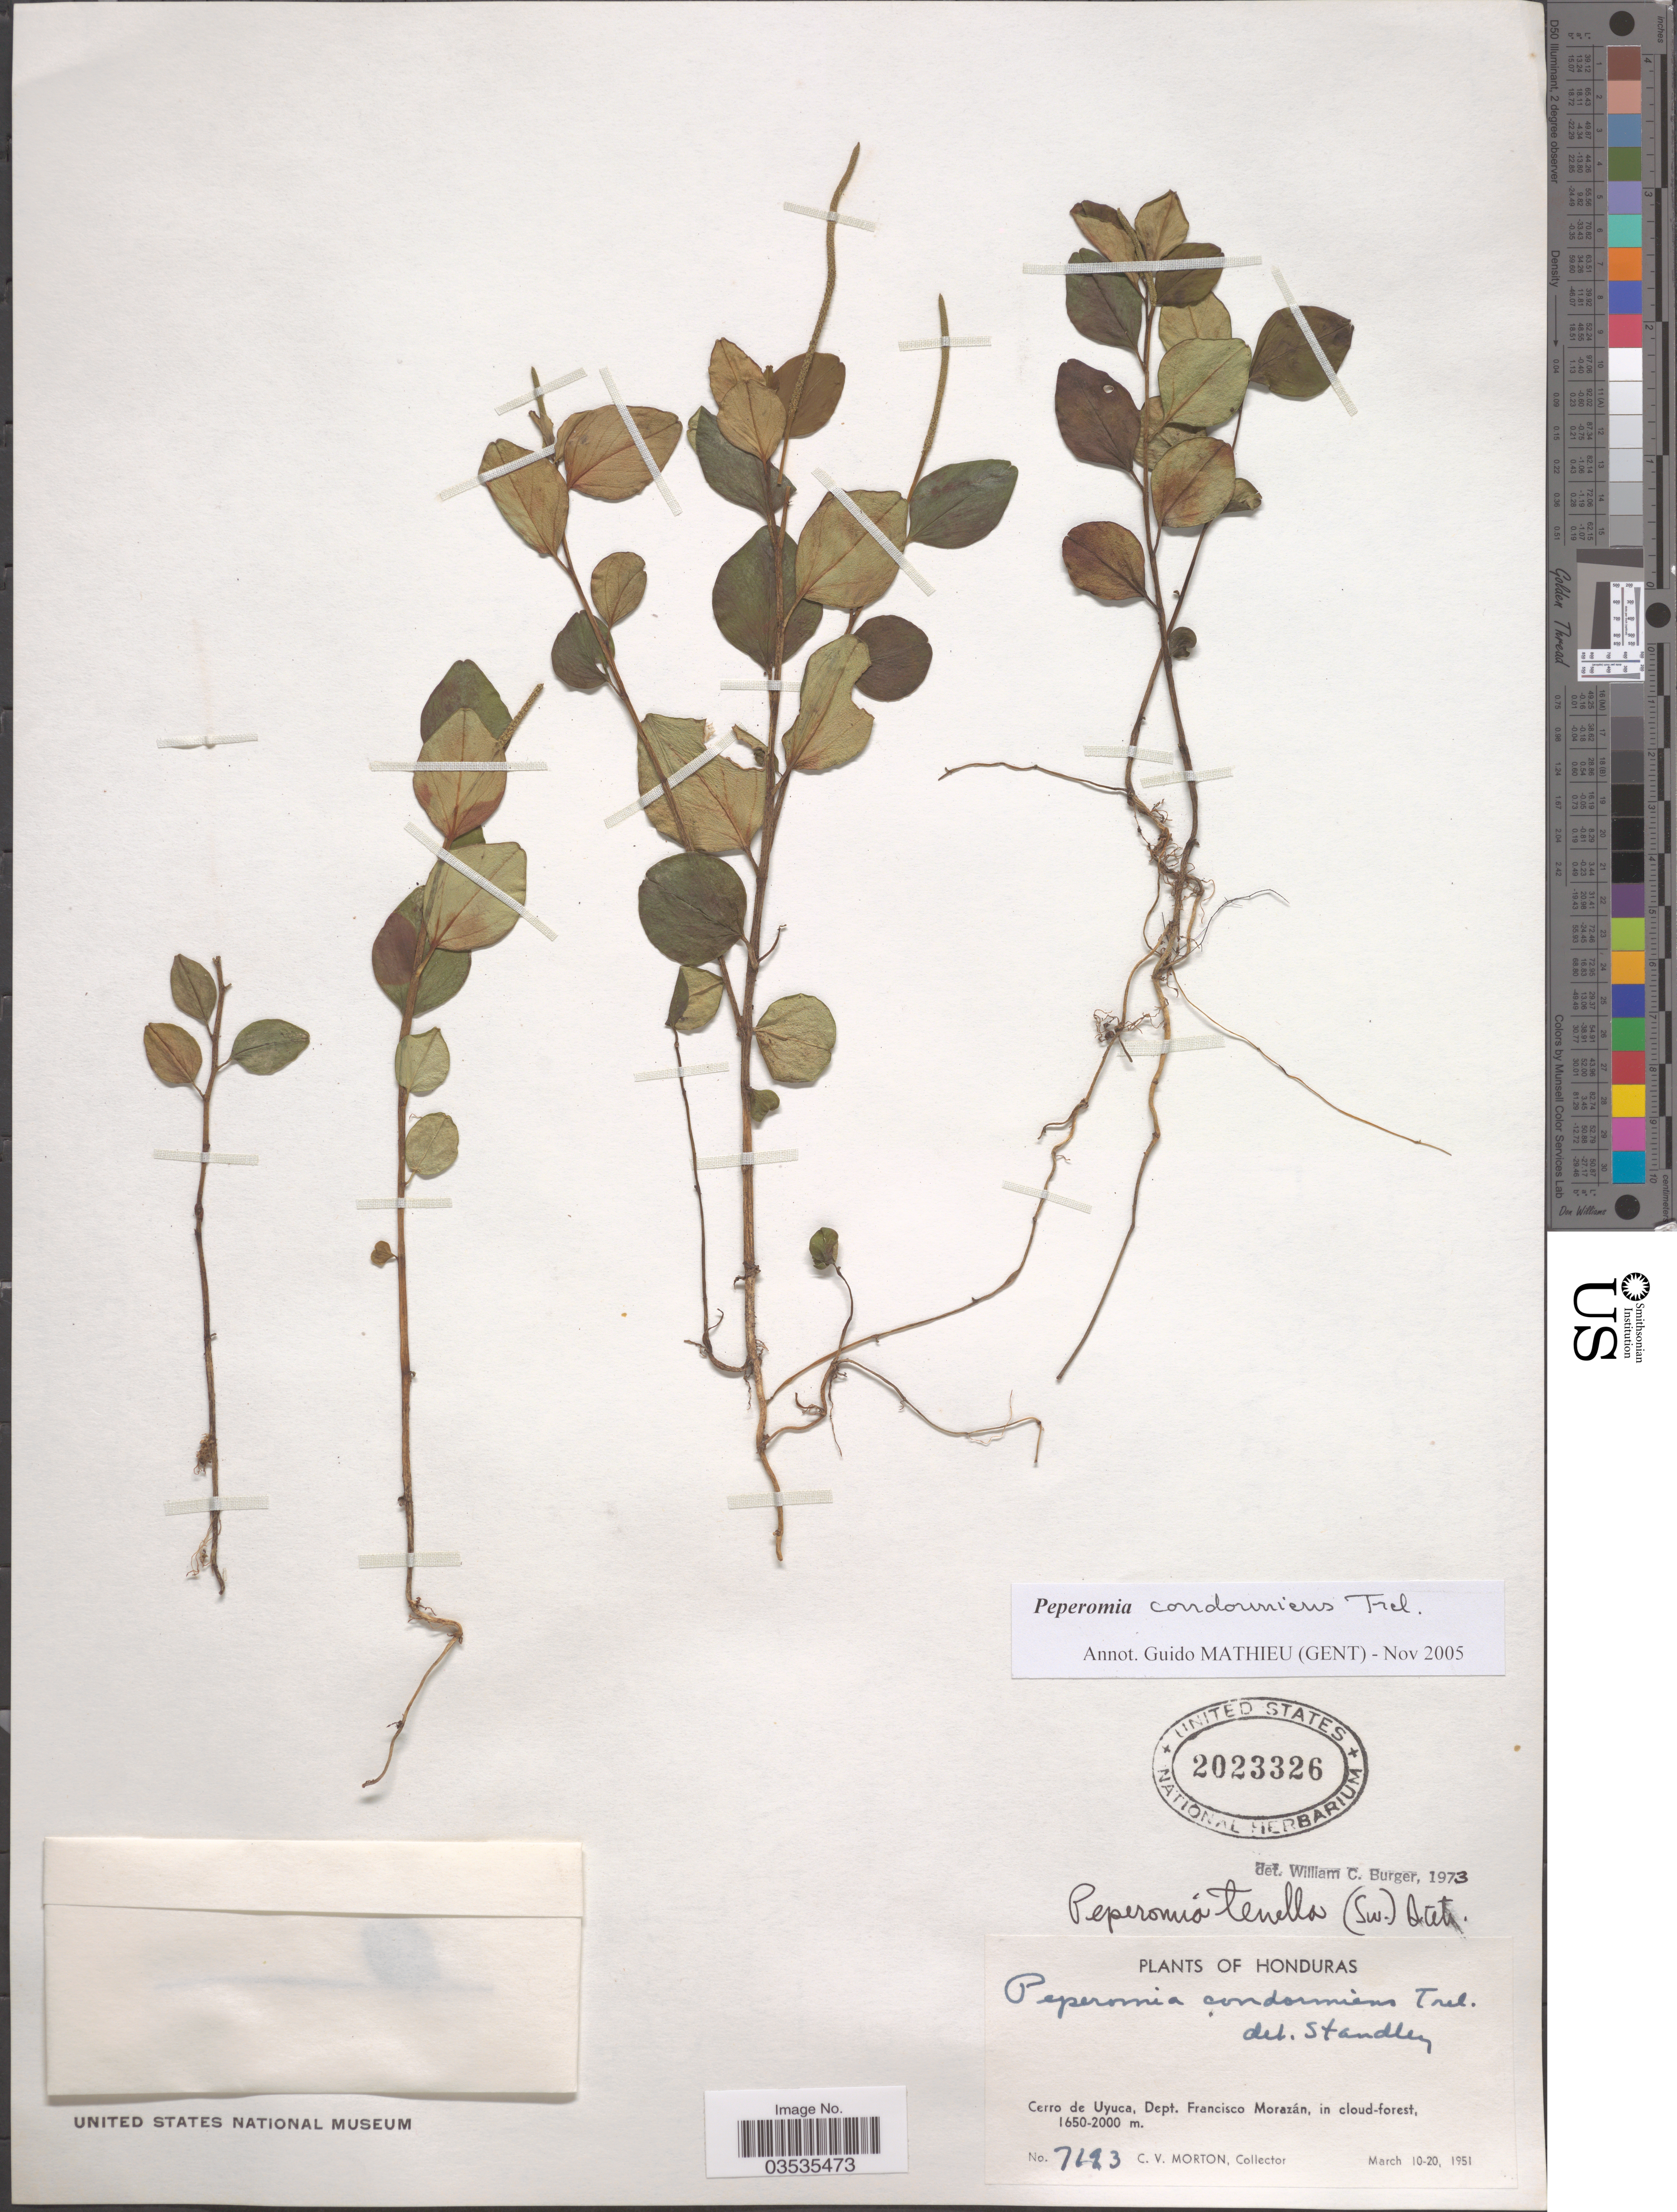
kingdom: Plantae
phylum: Tracheophyta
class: Magnoliopsida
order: Piperales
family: Piperaceae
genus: Peperomia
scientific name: Peperomia tenuipes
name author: Trel.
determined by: Jiménez, José Estaban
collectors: C. V. Morton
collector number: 7193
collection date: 1951-03-10/1951-03-20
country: Honduras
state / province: Fco. Morazán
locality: Cerro de Uyuca, Dept. Francisco Morazán, in cloud-forest.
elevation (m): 1650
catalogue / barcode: US 2023326